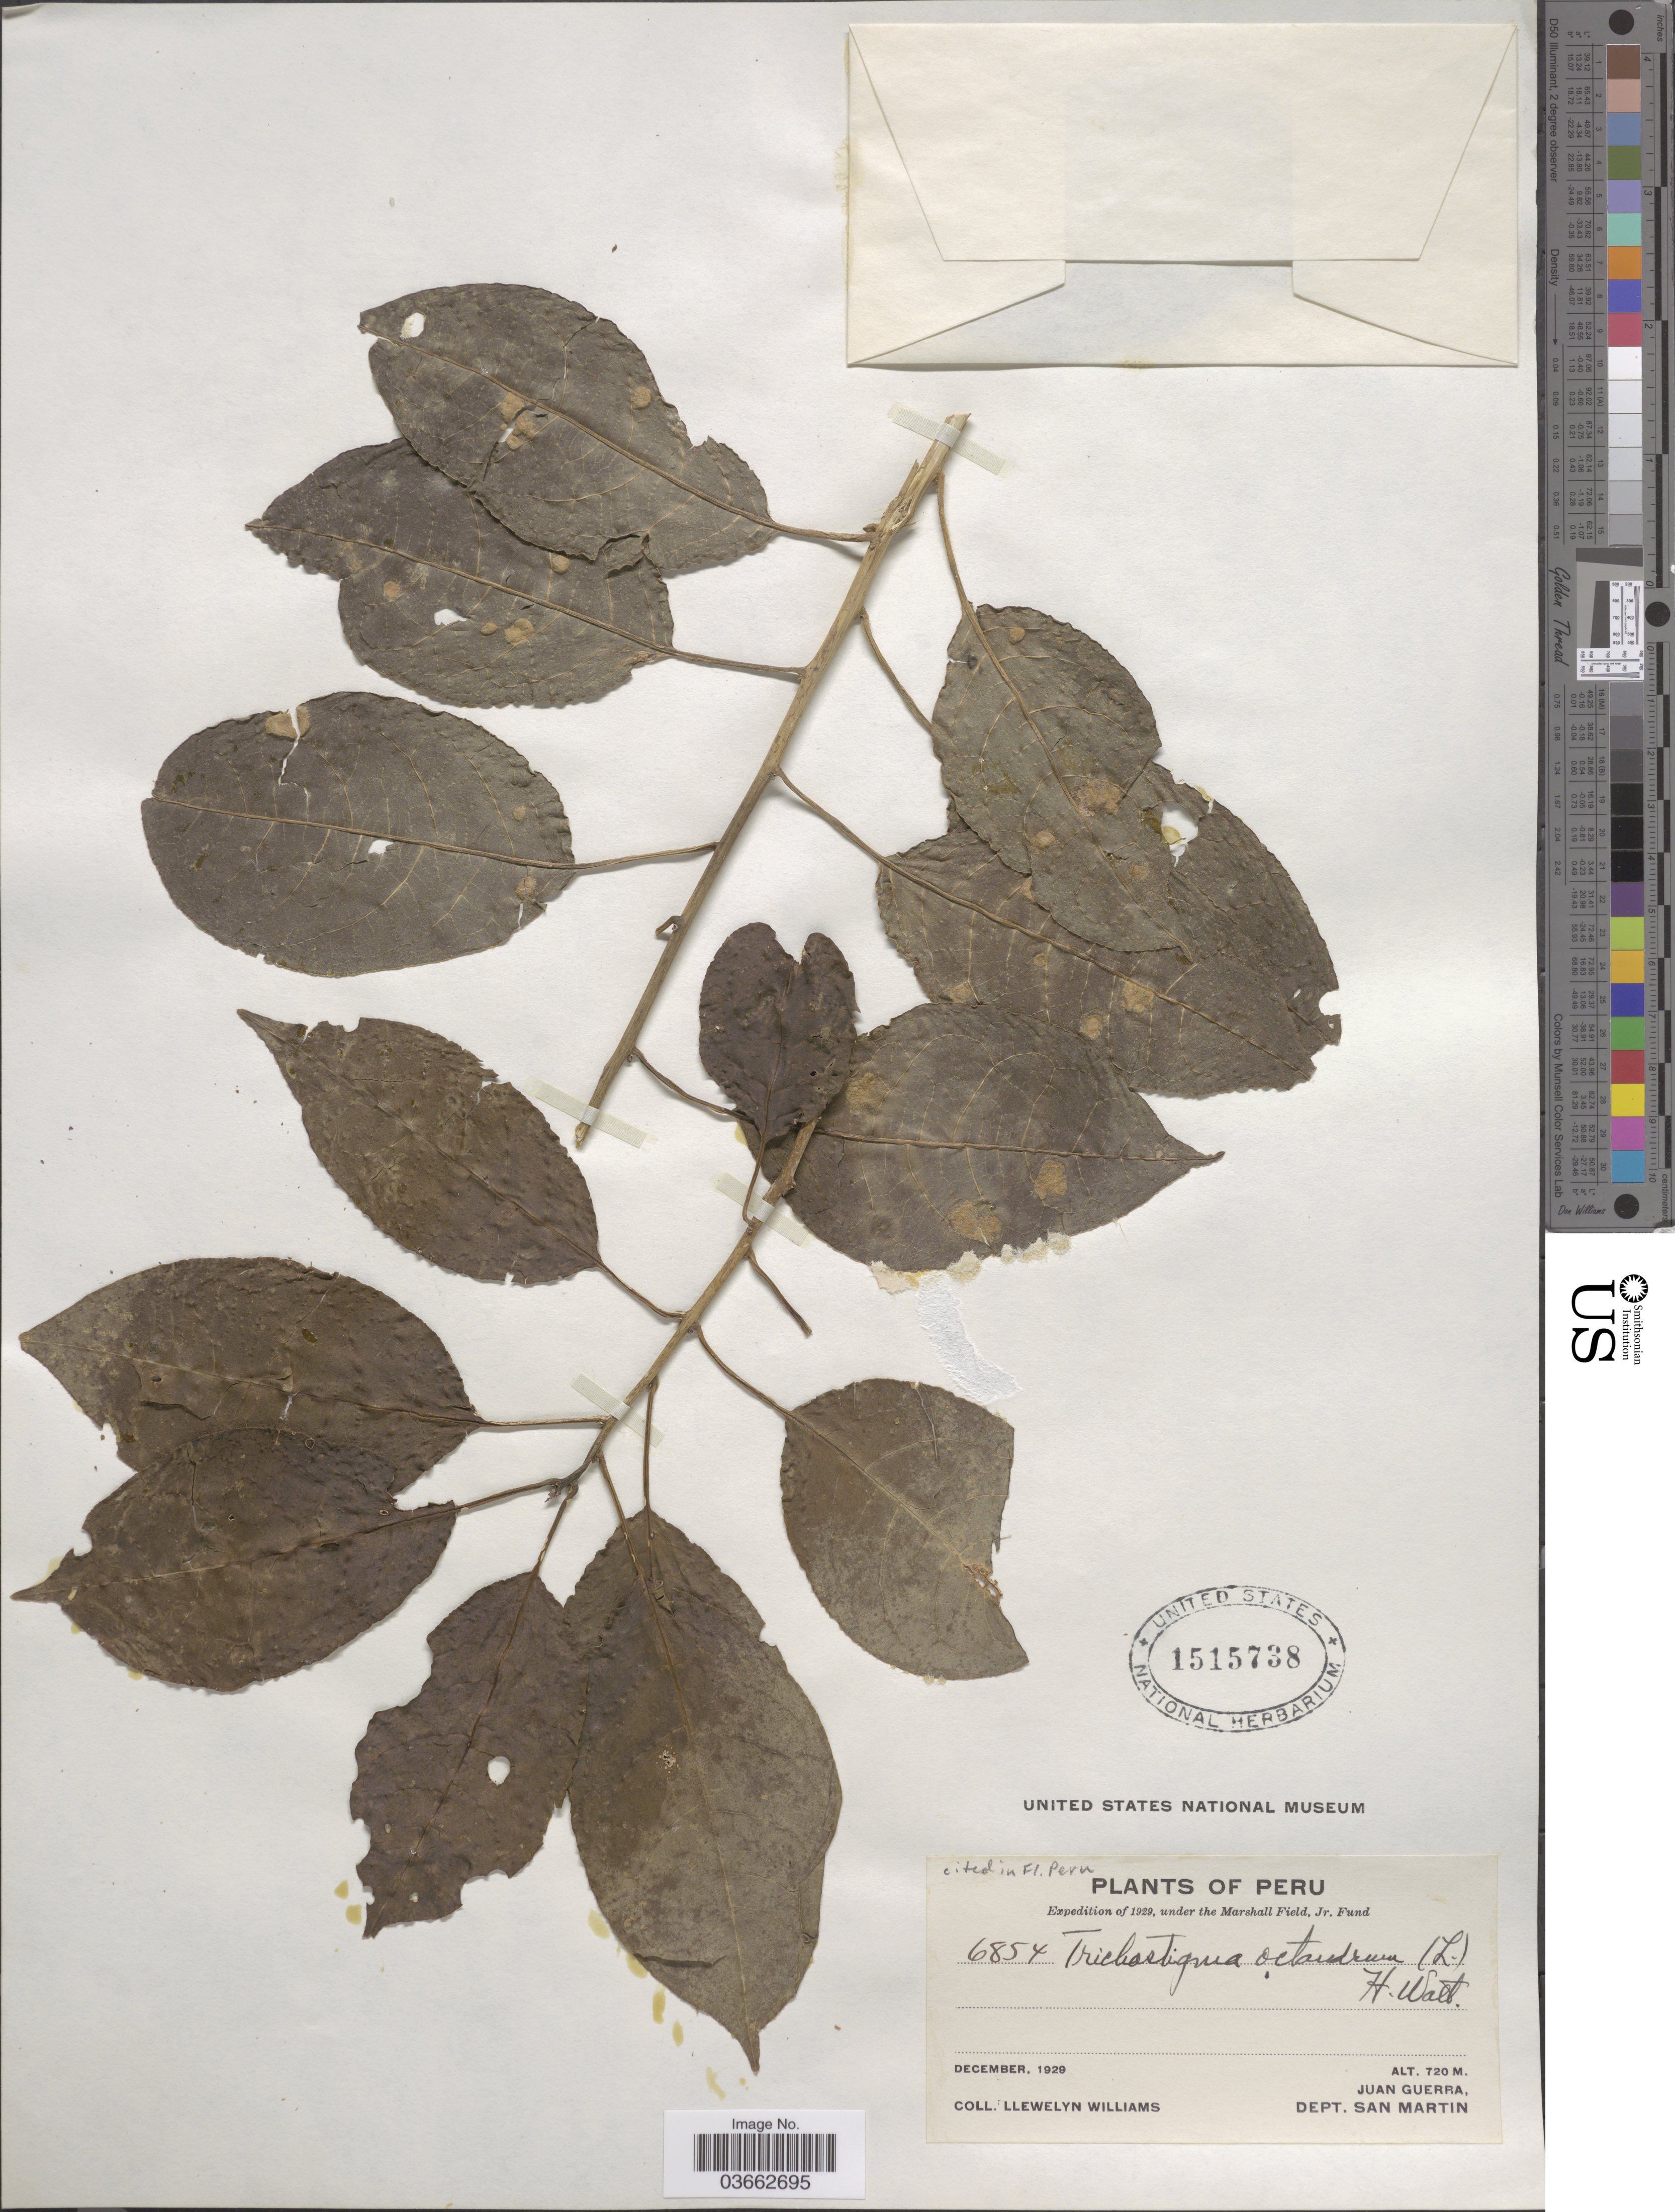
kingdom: Plantae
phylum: Tracheophyta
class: Magnoliopsida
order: Caryophyllales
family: Phytolaccaceae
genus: Trichostigma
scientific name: Trichostigma octandrum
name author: (L.) H. Walter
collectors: Ll. Williams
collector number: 6854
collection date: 1929-12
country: Peru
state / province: San Martín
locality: Juan Guerra. Dept. San Martin.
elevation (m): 720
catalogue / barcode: US 1515738